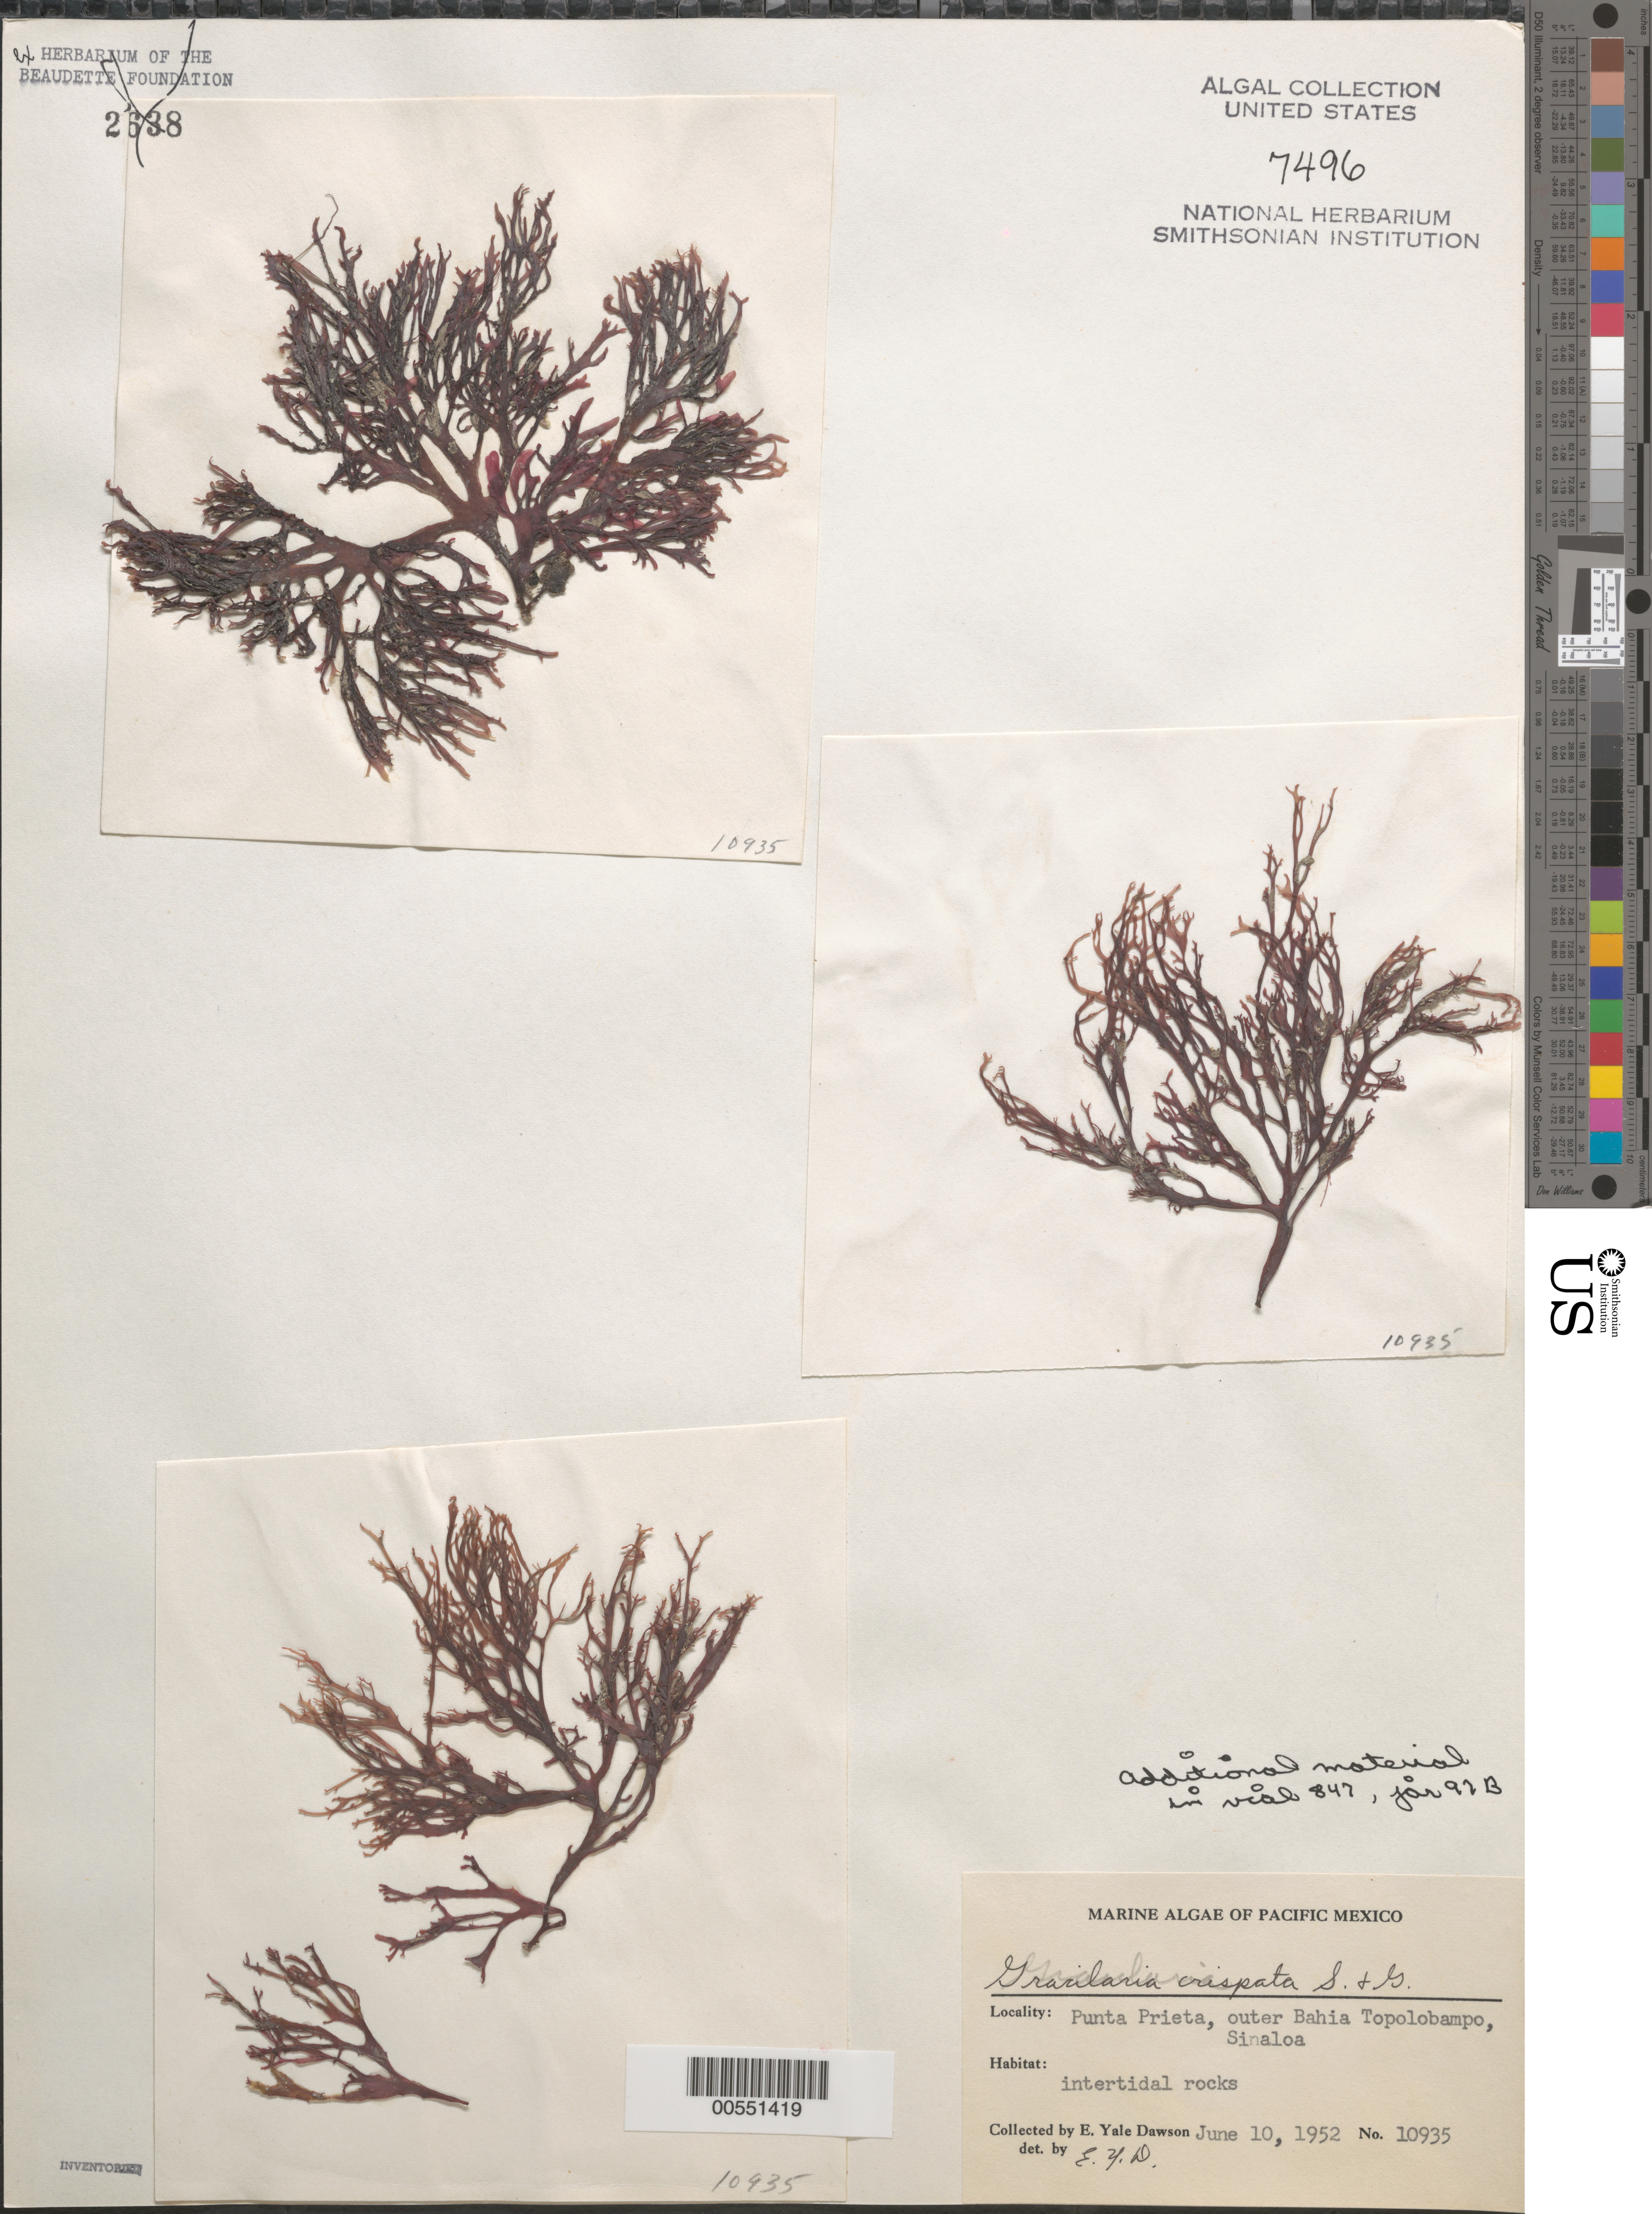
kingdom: Plantae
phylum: Rhodophyta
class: Florideophyceae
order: Gracilariales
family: Gracilariaceae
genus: Gracilaria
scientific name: Gracilaria crispata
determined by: Dawson, E. Y.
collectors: E. Y. Dawson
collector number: EYD 10935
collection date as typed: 10 Jun 1952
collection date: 1952-06-10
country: Mexico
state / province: Sinaloa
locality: Punta Prieta, outer Bahia Topolobampo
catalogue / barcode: US 7496